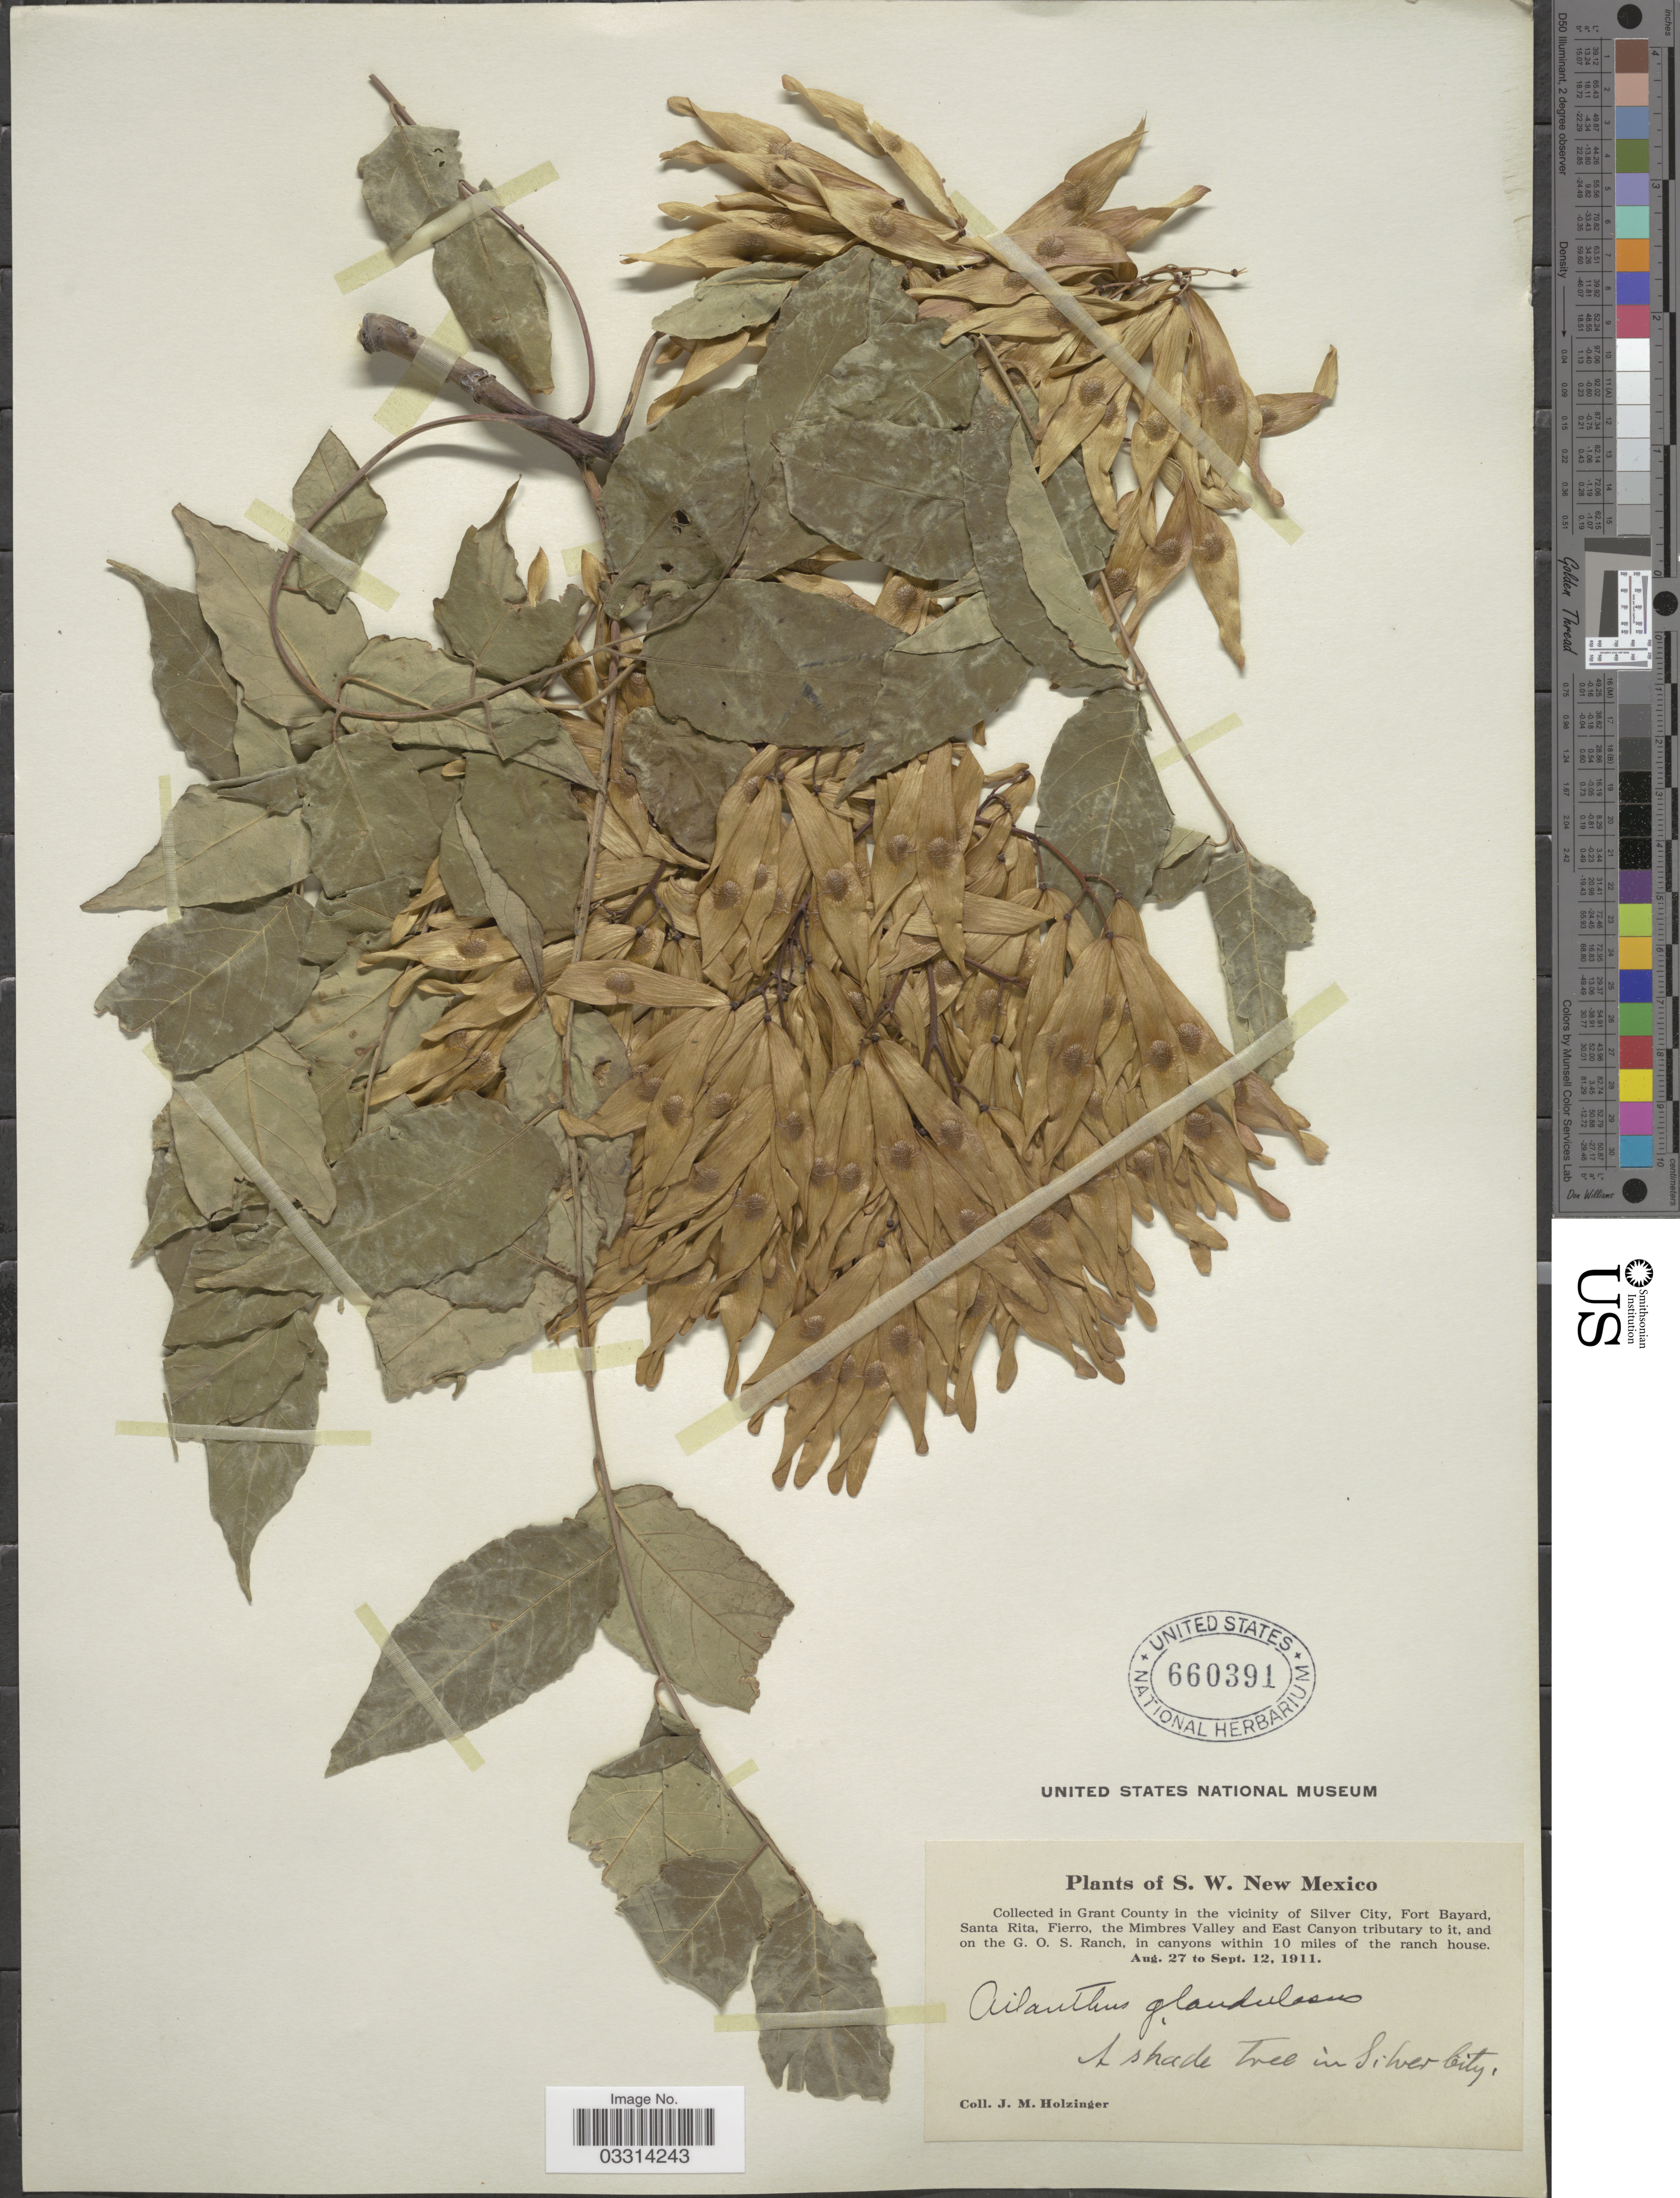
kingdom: Plantae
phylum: Tracheophyta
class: Magnoliopsida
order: Sapindales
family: Simaroubaceae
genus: Ailanthus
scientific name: Ailanthus glandulosa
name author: Desf.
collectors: J. M. Holzinger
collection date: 1911-08-27/1911-09-12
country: United States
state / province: New Mexico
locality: S.W. New Mexico. Collected in Grant County in the vicinity of Silver City, Fort Bayard, Santa Rita, Fierro, the Mimbres Valley and East Canyon tributary to it, and on the G.O.S. Ranch, in canyons within 10 miles of the ranch house.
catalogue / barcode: US 660391